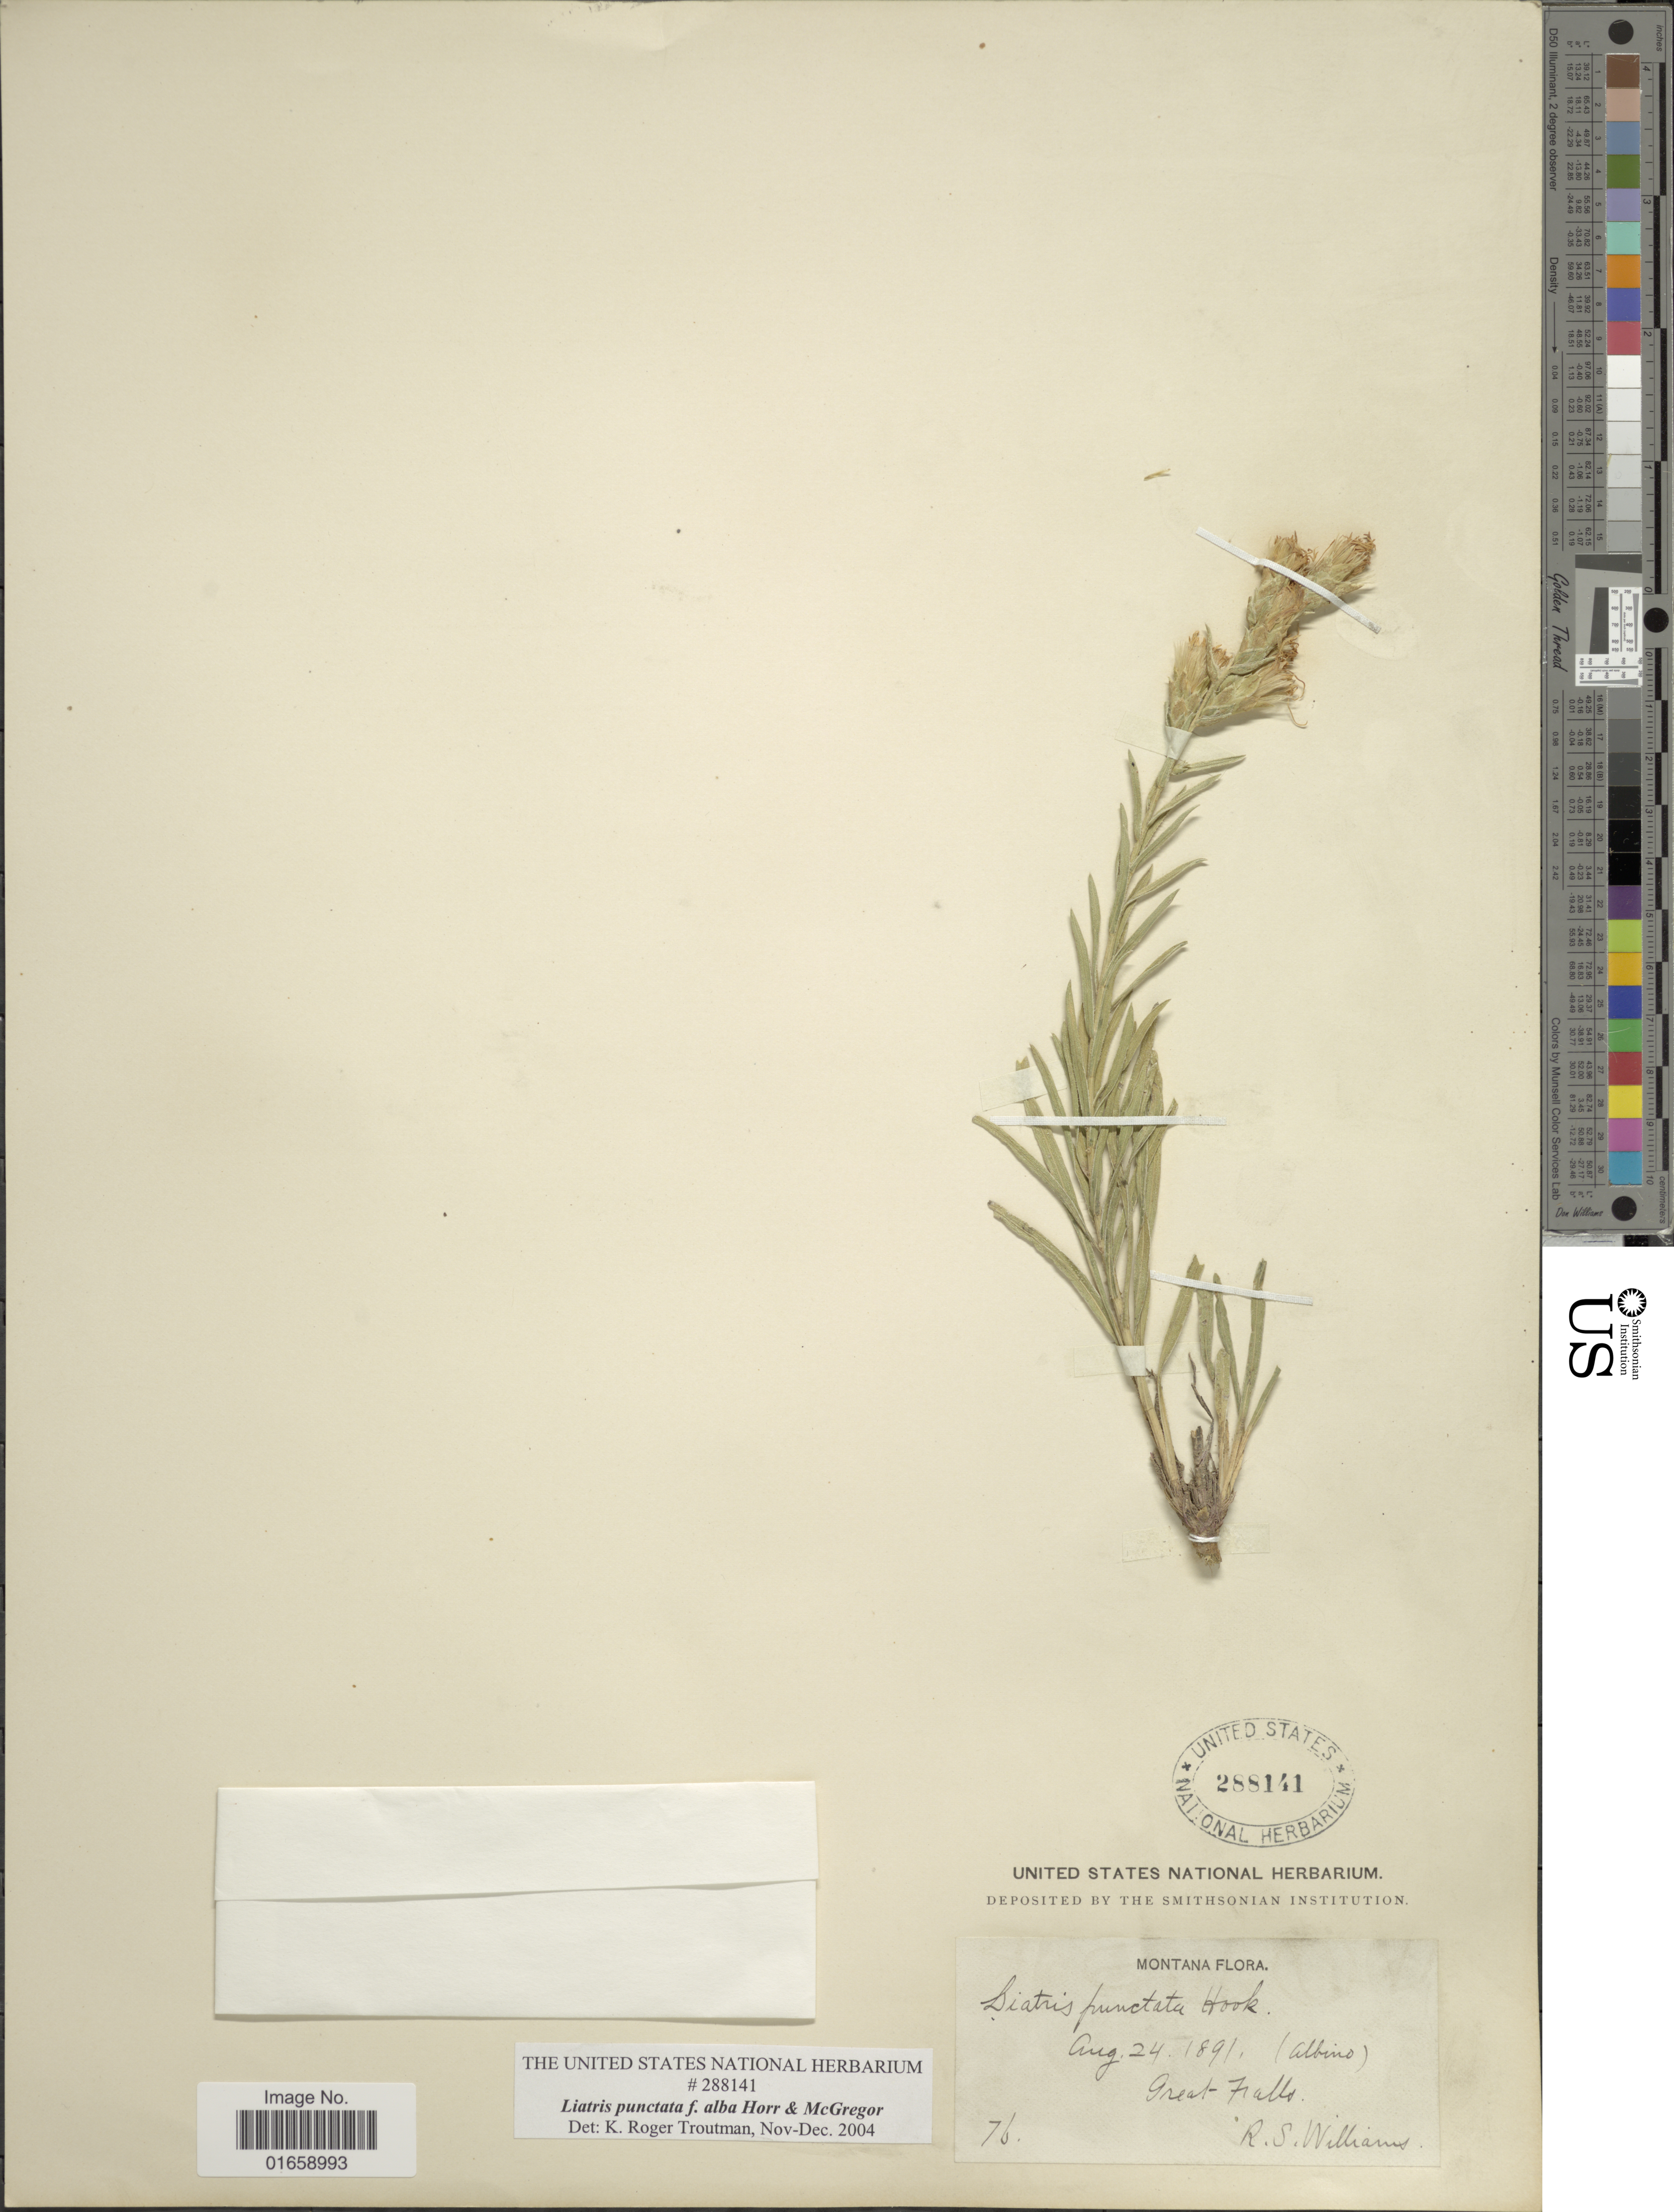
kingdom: Plantae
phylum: Tracheophyta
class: Magnoliopsida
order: Asterales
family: Asteraceae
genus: Liatris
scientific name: Liatris punctata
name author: Hook.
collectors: R. S. Williams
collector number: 76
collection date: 1891-08-24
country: United States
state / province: Montana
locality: Great-Falls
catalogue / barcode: US 288141